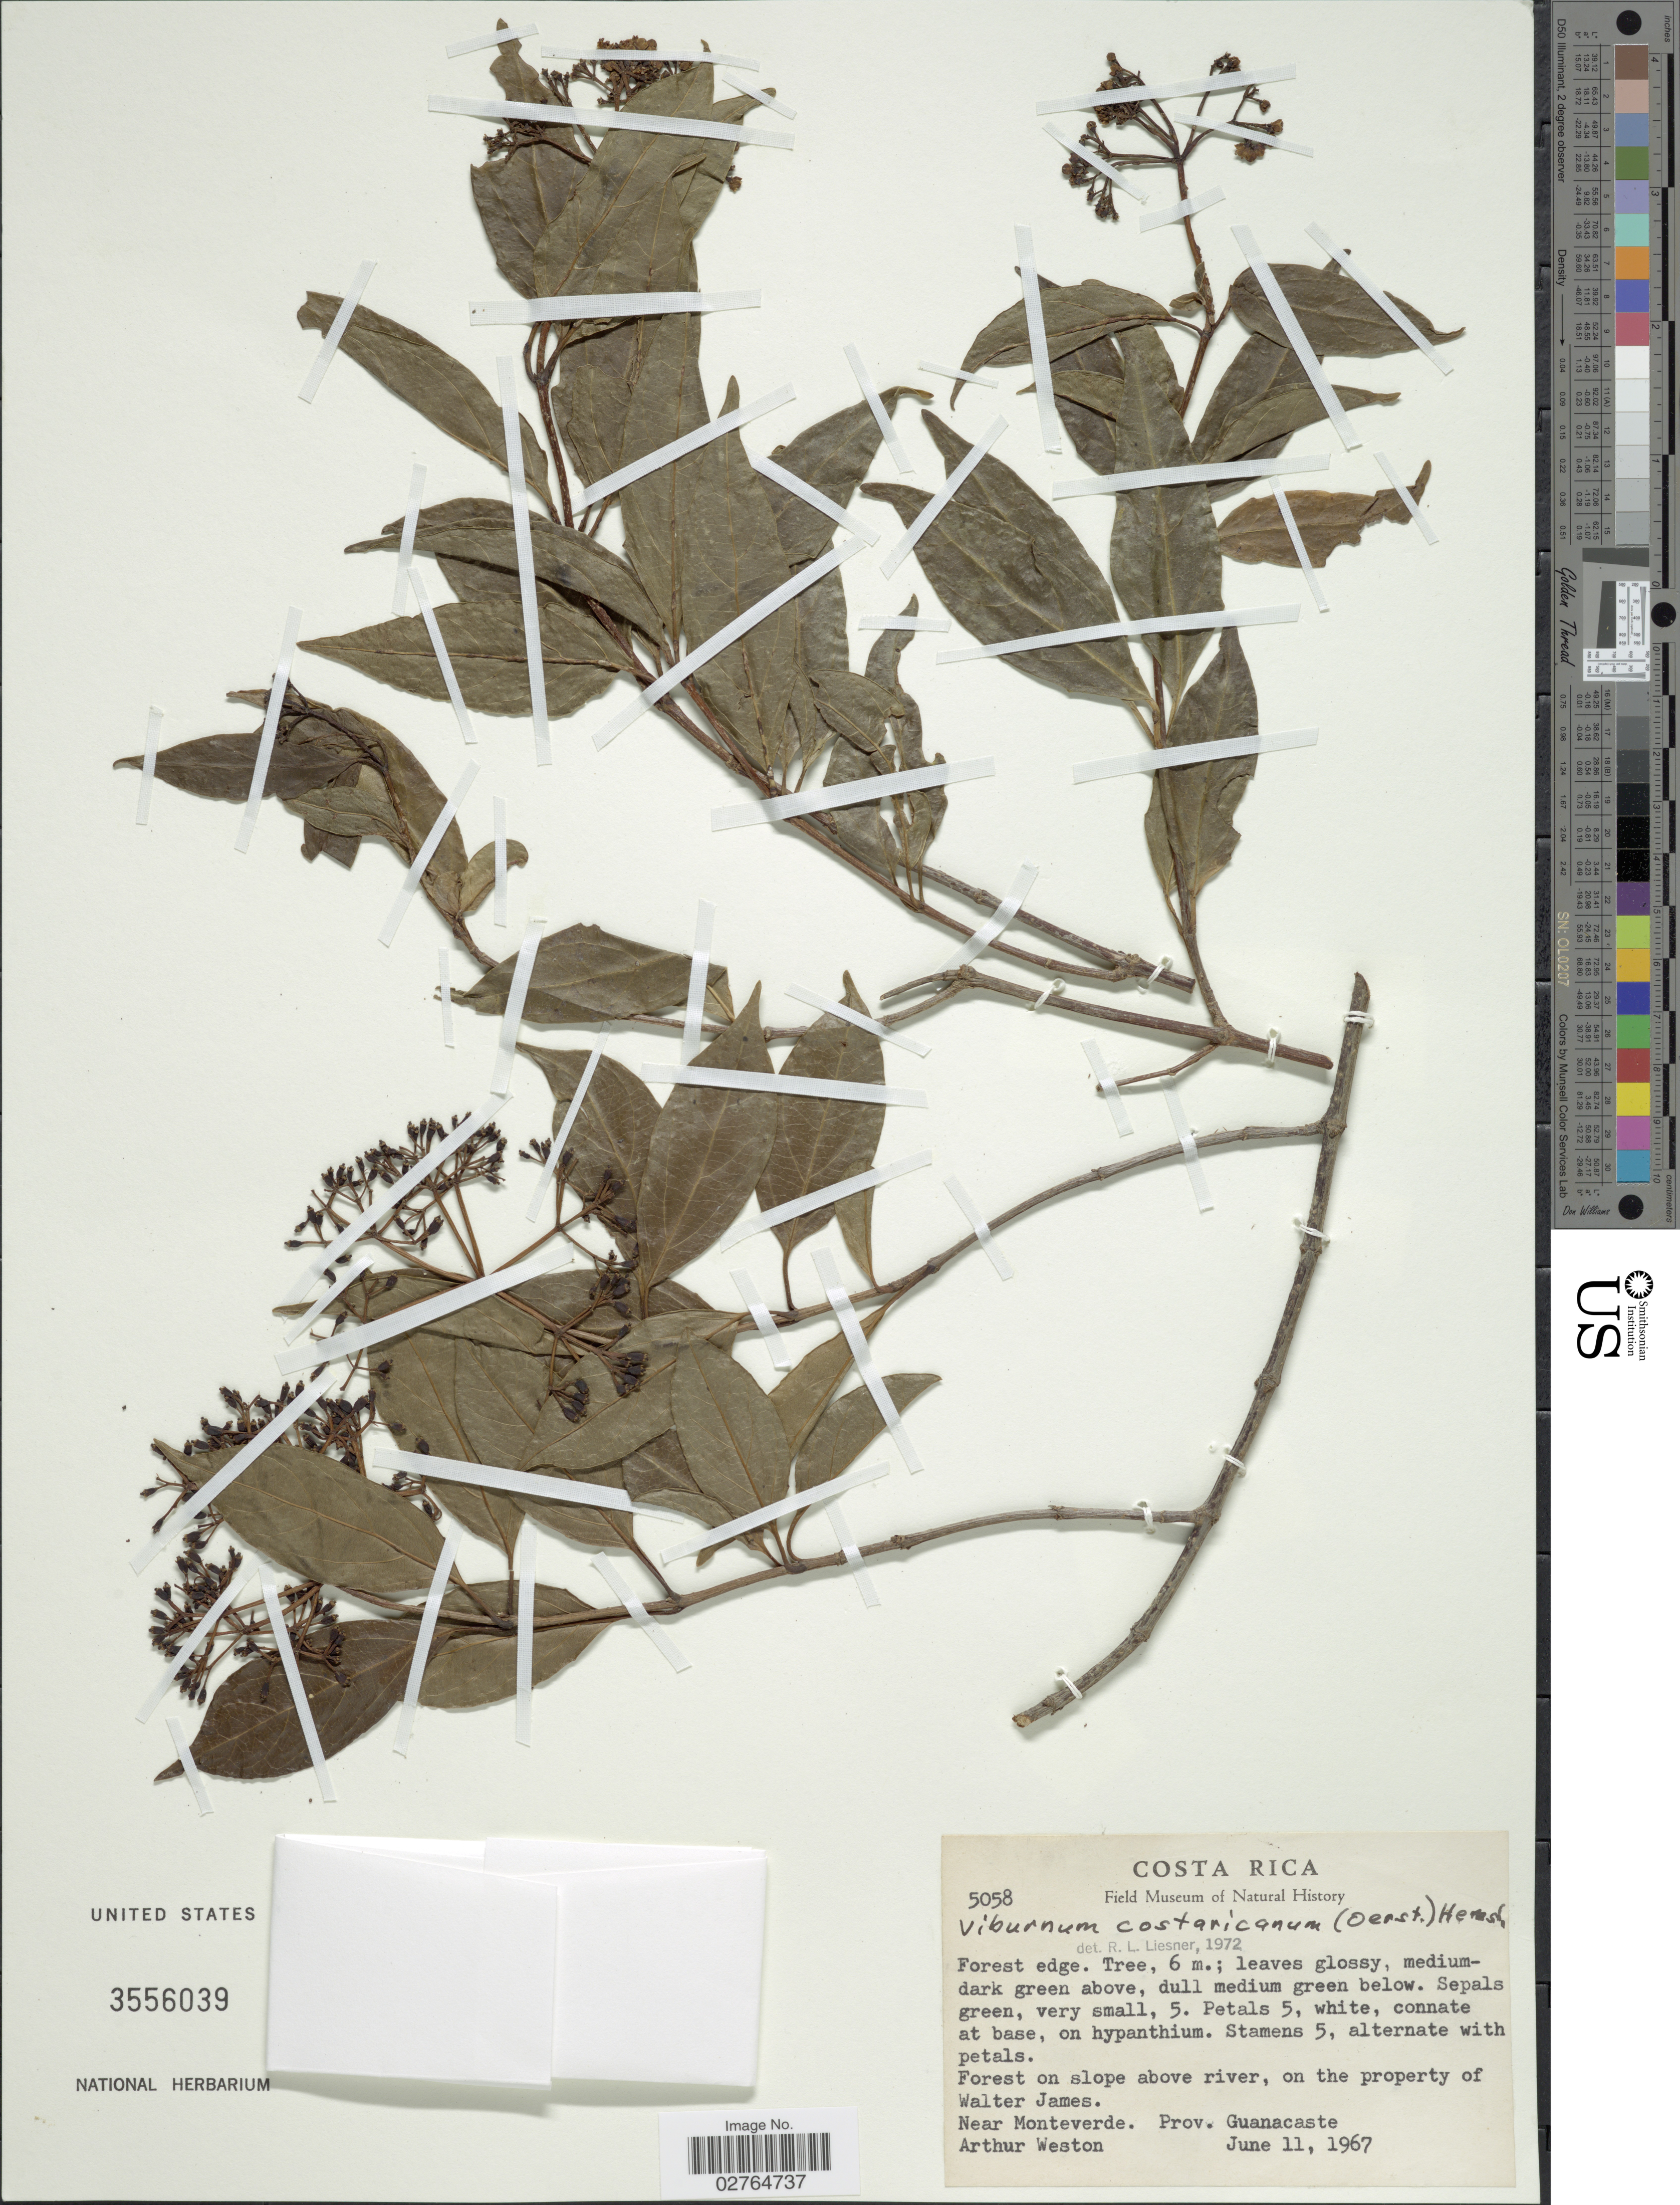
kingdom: Plantae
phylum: Tracheophyta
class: Magnoliopsida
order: Dipsacales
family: Viburnaceae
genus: Viburnum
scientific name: Viburnum costaricanum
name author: (Oerst.) Hemsl.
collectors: A. Weston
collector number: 5058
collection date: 1967-06-11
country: Costa Rica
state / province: Guanacaste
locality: Forest on slope above river, on the property of Walter James. Near Monteverde.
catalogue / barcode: US 3556039